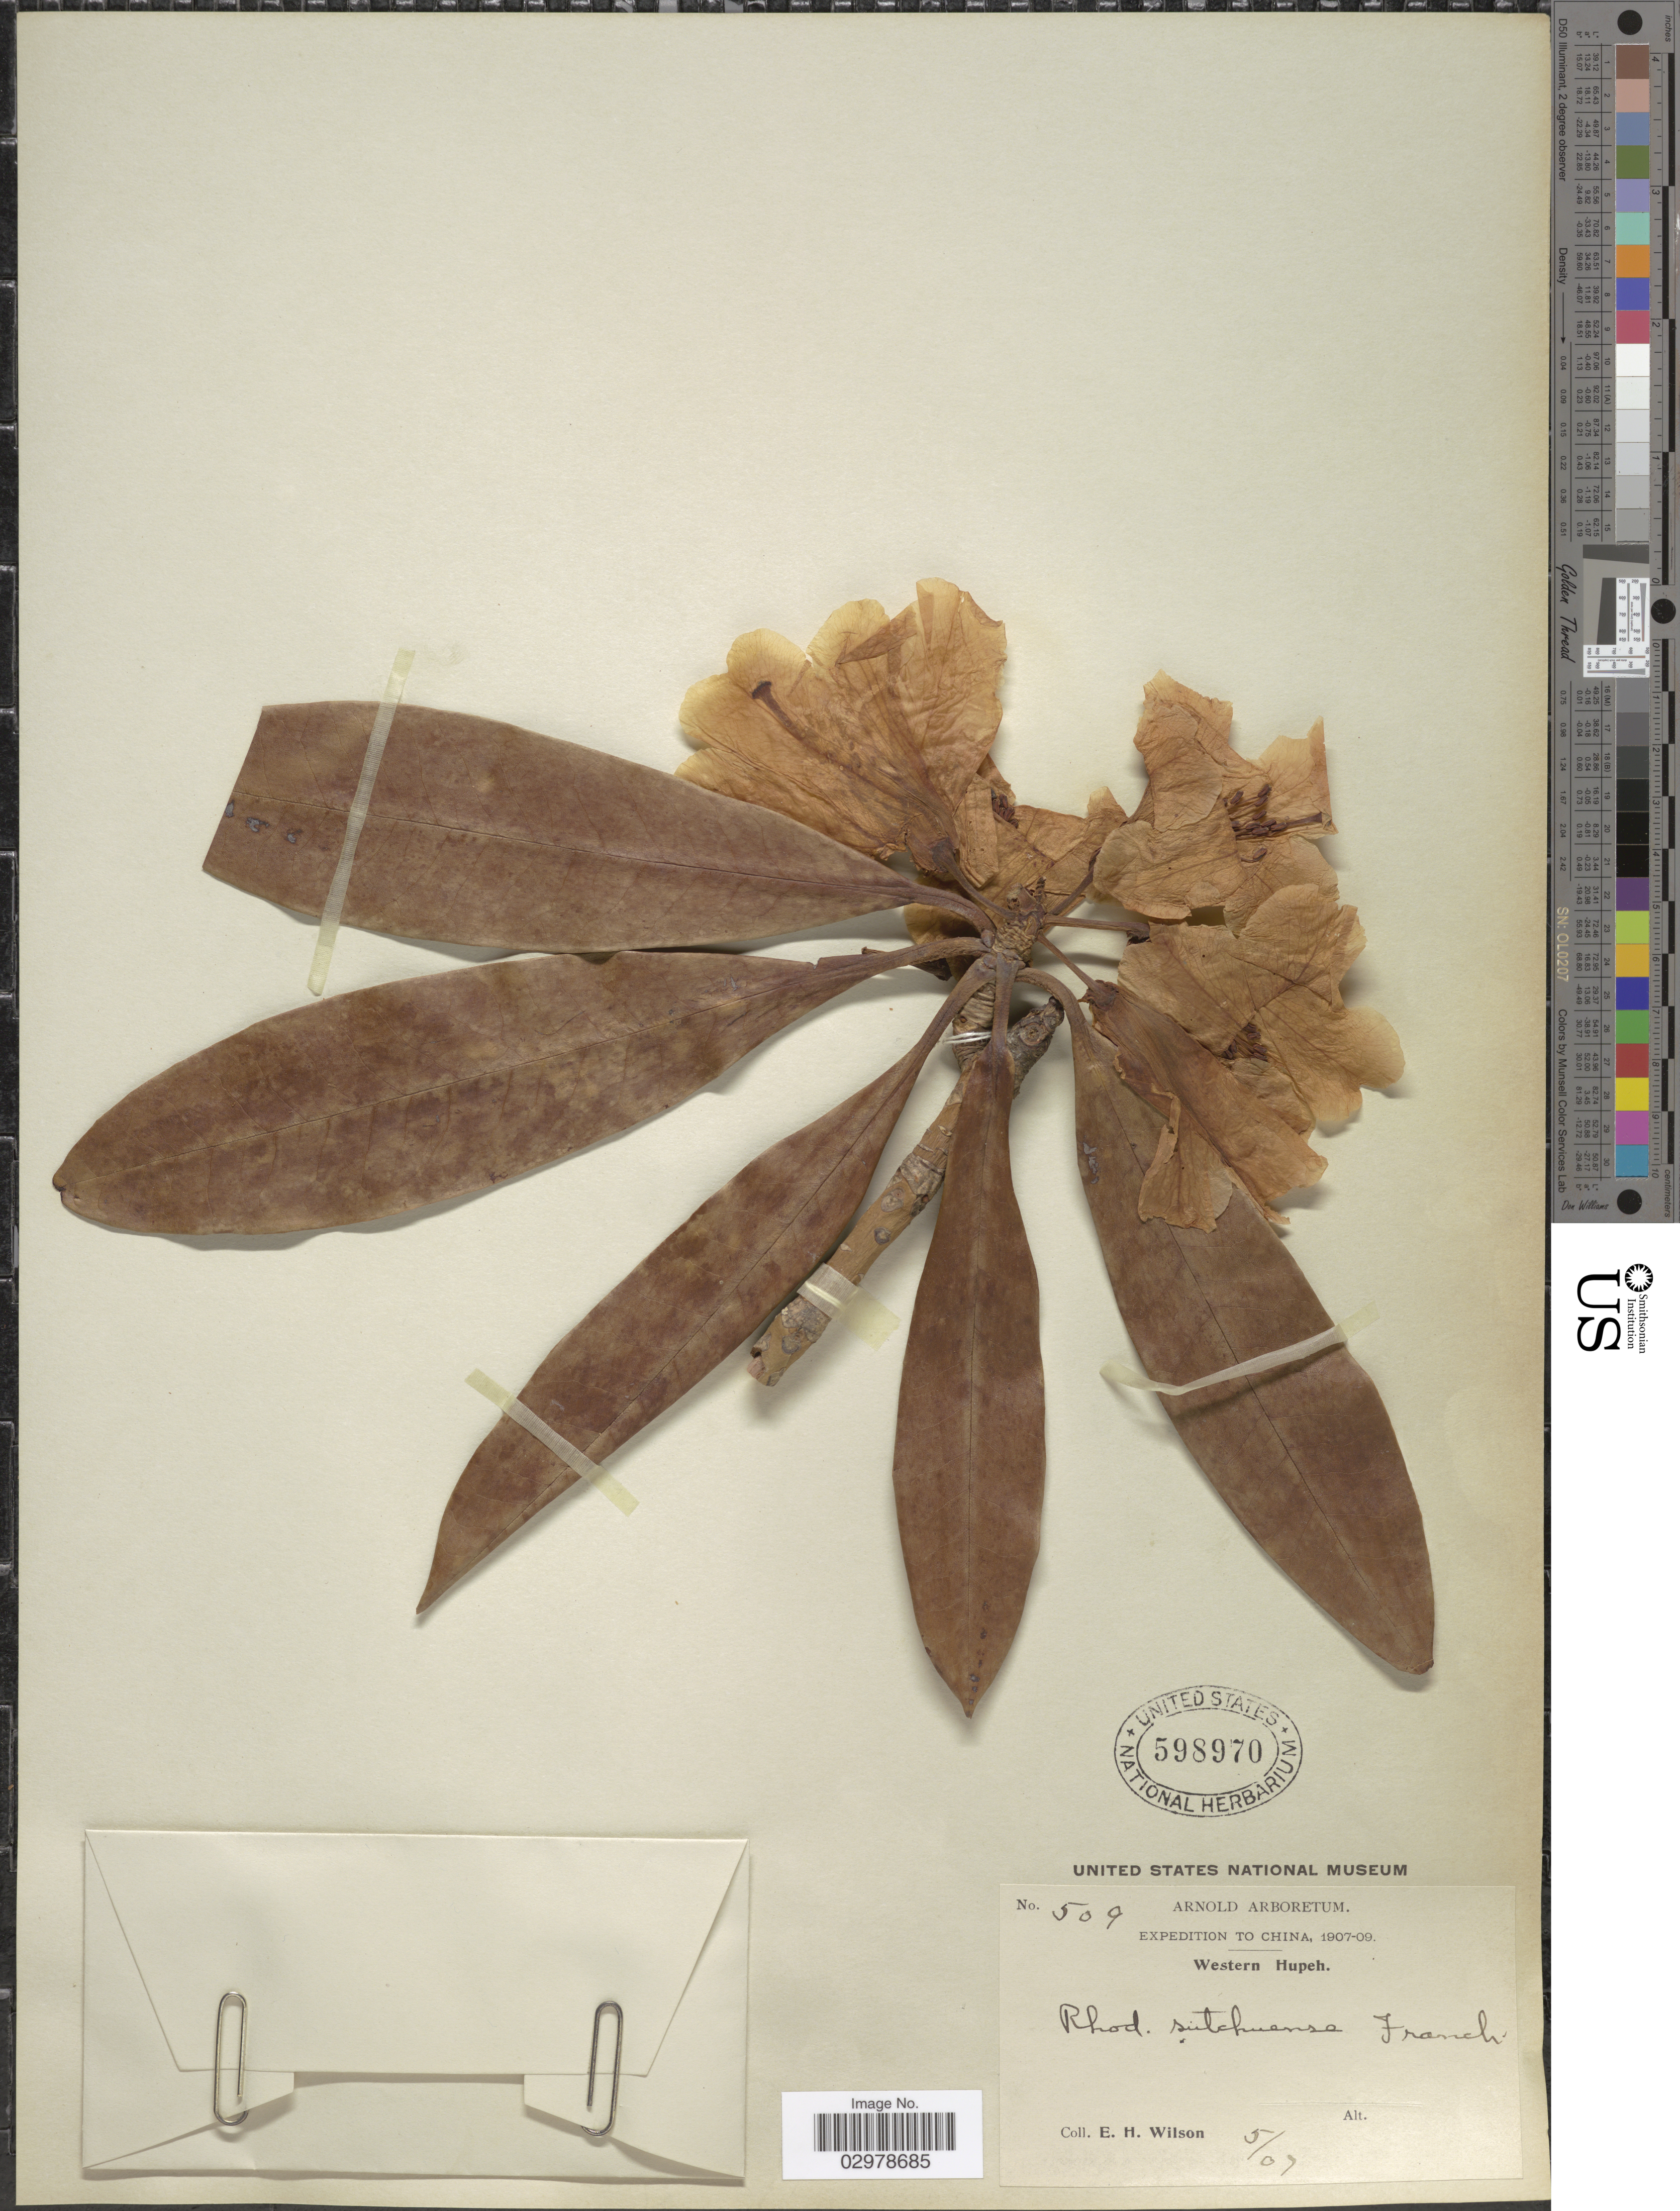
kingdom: Plantae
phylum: Tracheophyta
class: Magnoliopsida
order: Ericales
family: Ericaceae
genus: Rhododendron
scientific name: Rhododendron sutchuenense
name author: Franch.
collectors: E. Wilson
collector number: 509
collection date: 1907-05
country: China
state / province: Hubei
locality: Western Hupeh.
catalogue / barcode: US 598970